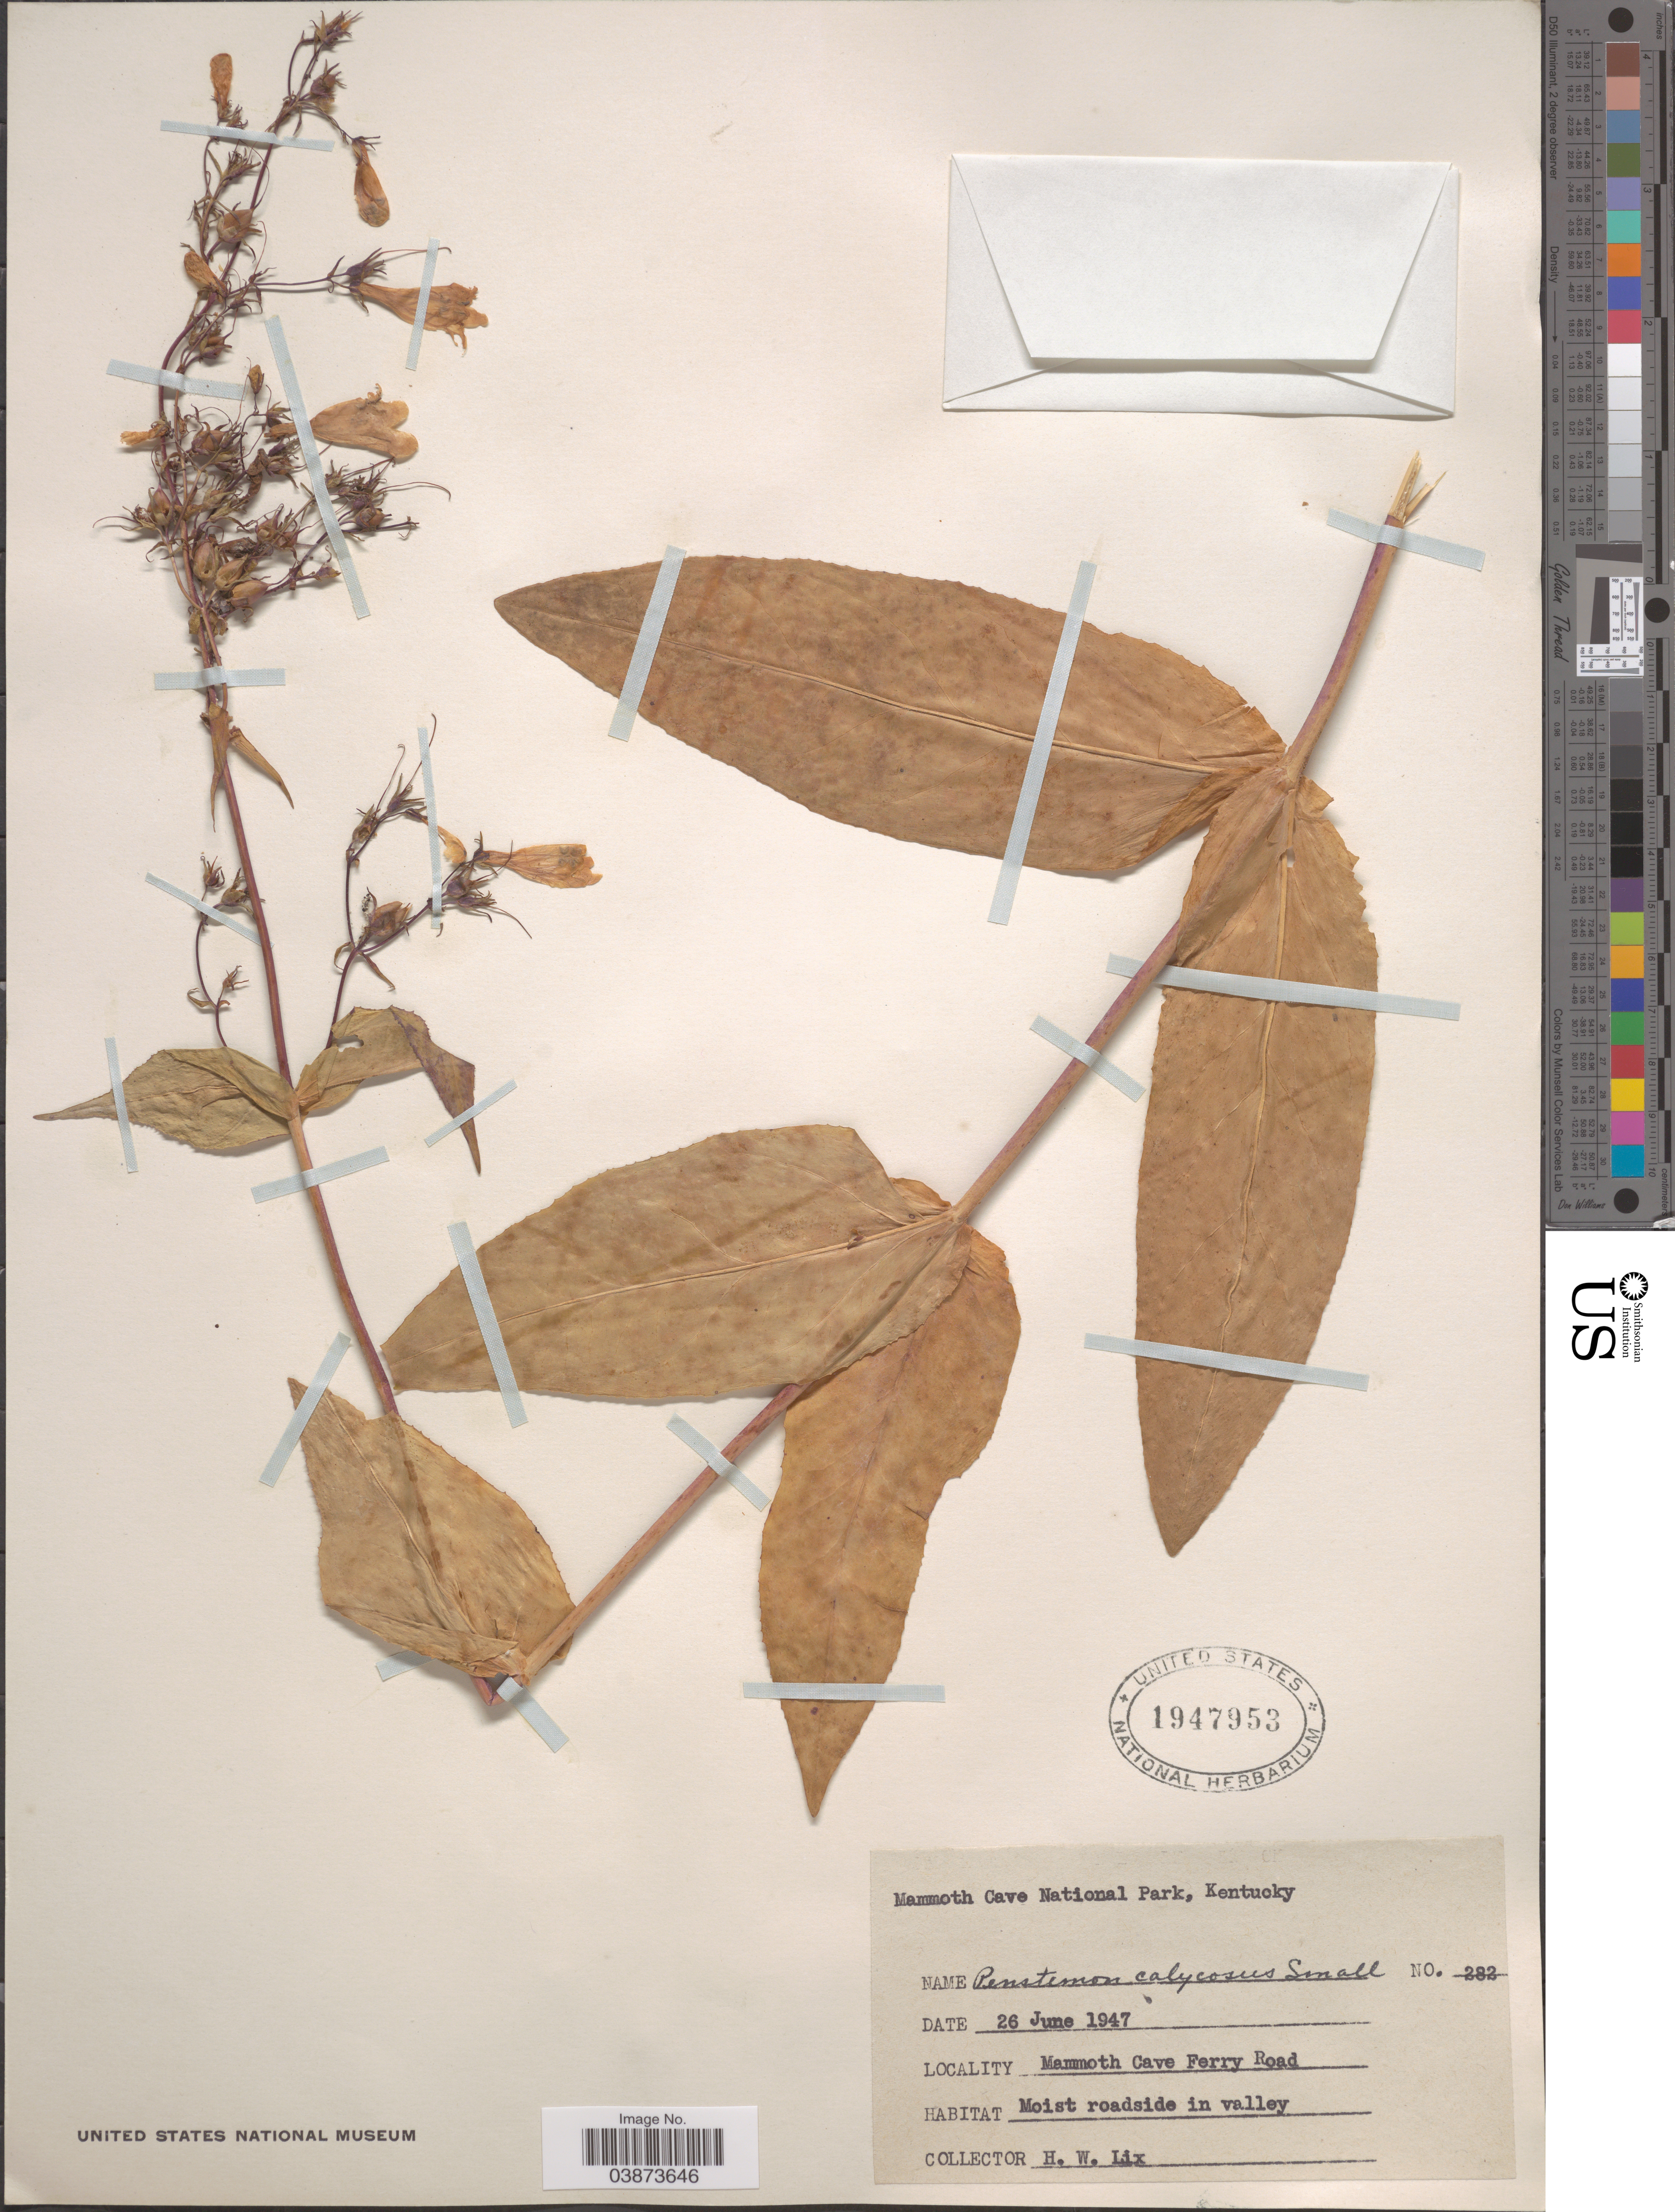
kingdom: Plantae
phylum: Tracheophyta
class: Magnoliopsida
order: Lamiales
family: Plantaginaceae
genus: Penstemon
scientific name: Penstemon calycosus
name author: Small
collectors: H. W. Lix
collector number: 282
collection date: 1947-06-26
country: United States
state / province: Kentucky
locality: Mammoth Cave National Park. Mammoth Cave Ferry Road. Moist roadside in valley.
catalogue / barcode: US 1947953